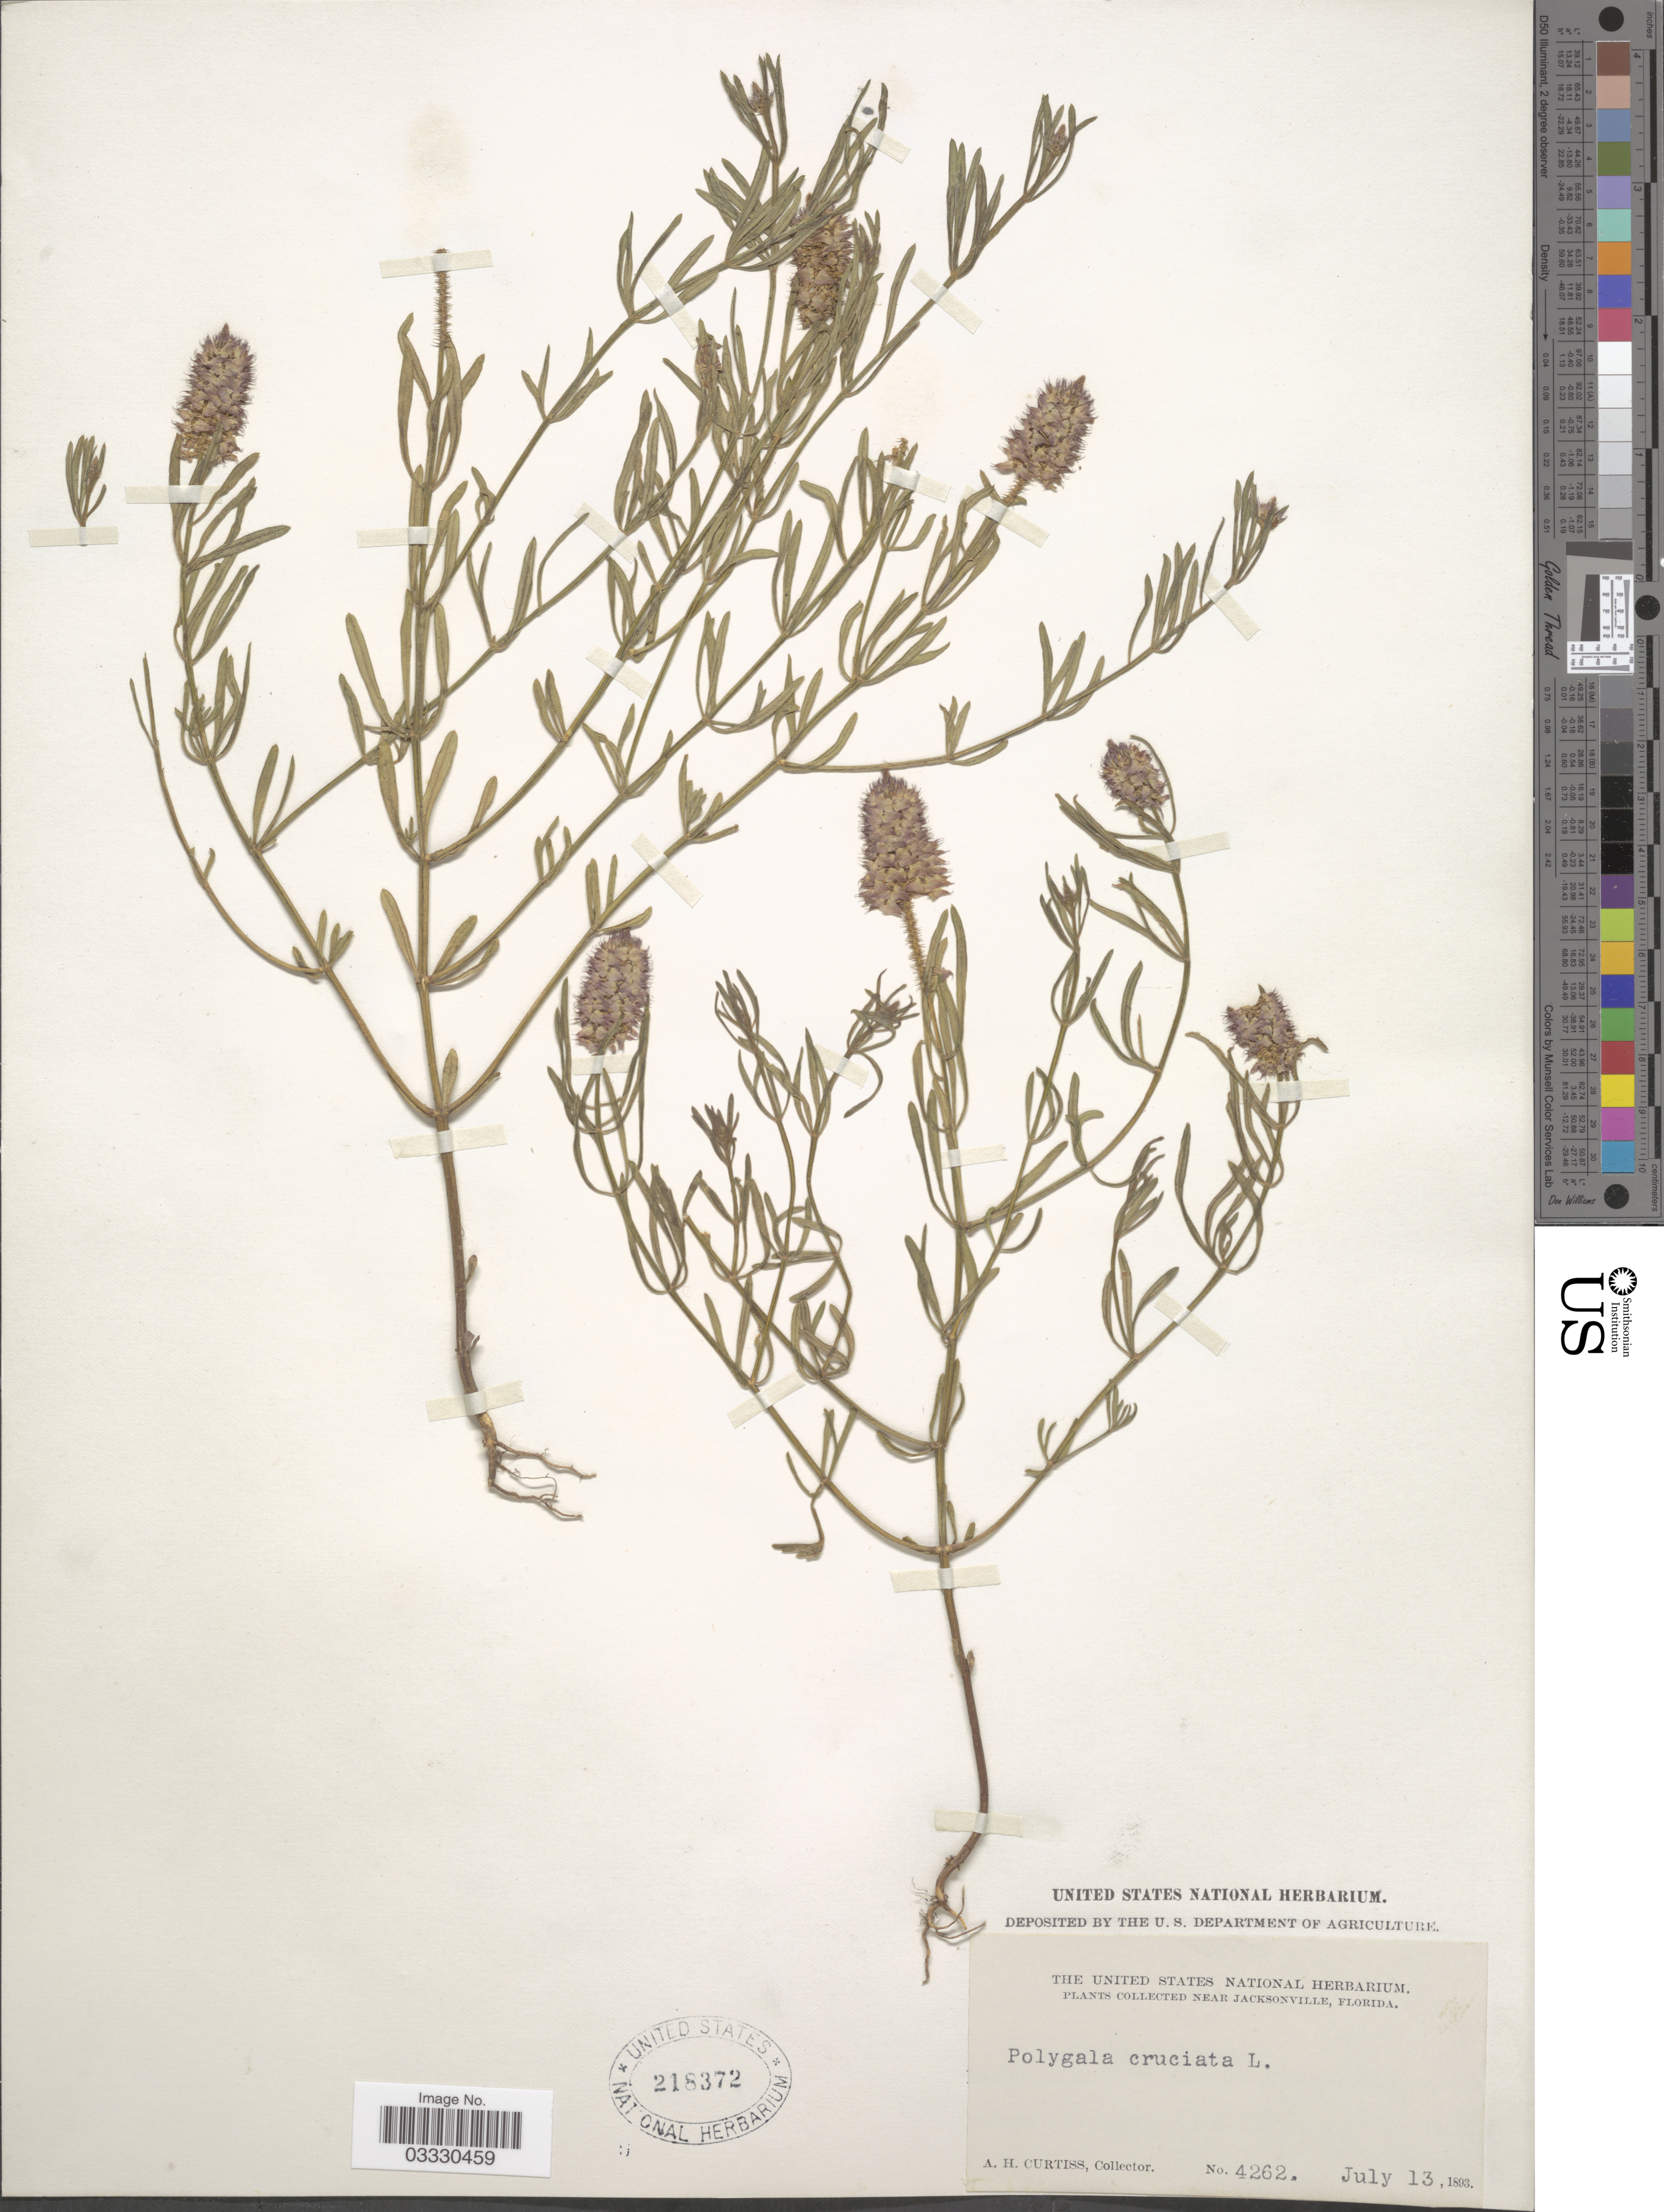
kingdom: Plantae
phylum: Tracheophyta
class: Magnoliopsida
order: Fabales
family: Polygalaceae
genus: Polygala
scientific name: Polygala cruciata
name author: L.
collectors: A. H. Curtiss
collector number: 4262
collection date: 1893-07-13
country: United States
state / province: Florida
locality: Near Jacksonville.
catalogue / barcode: US 218372